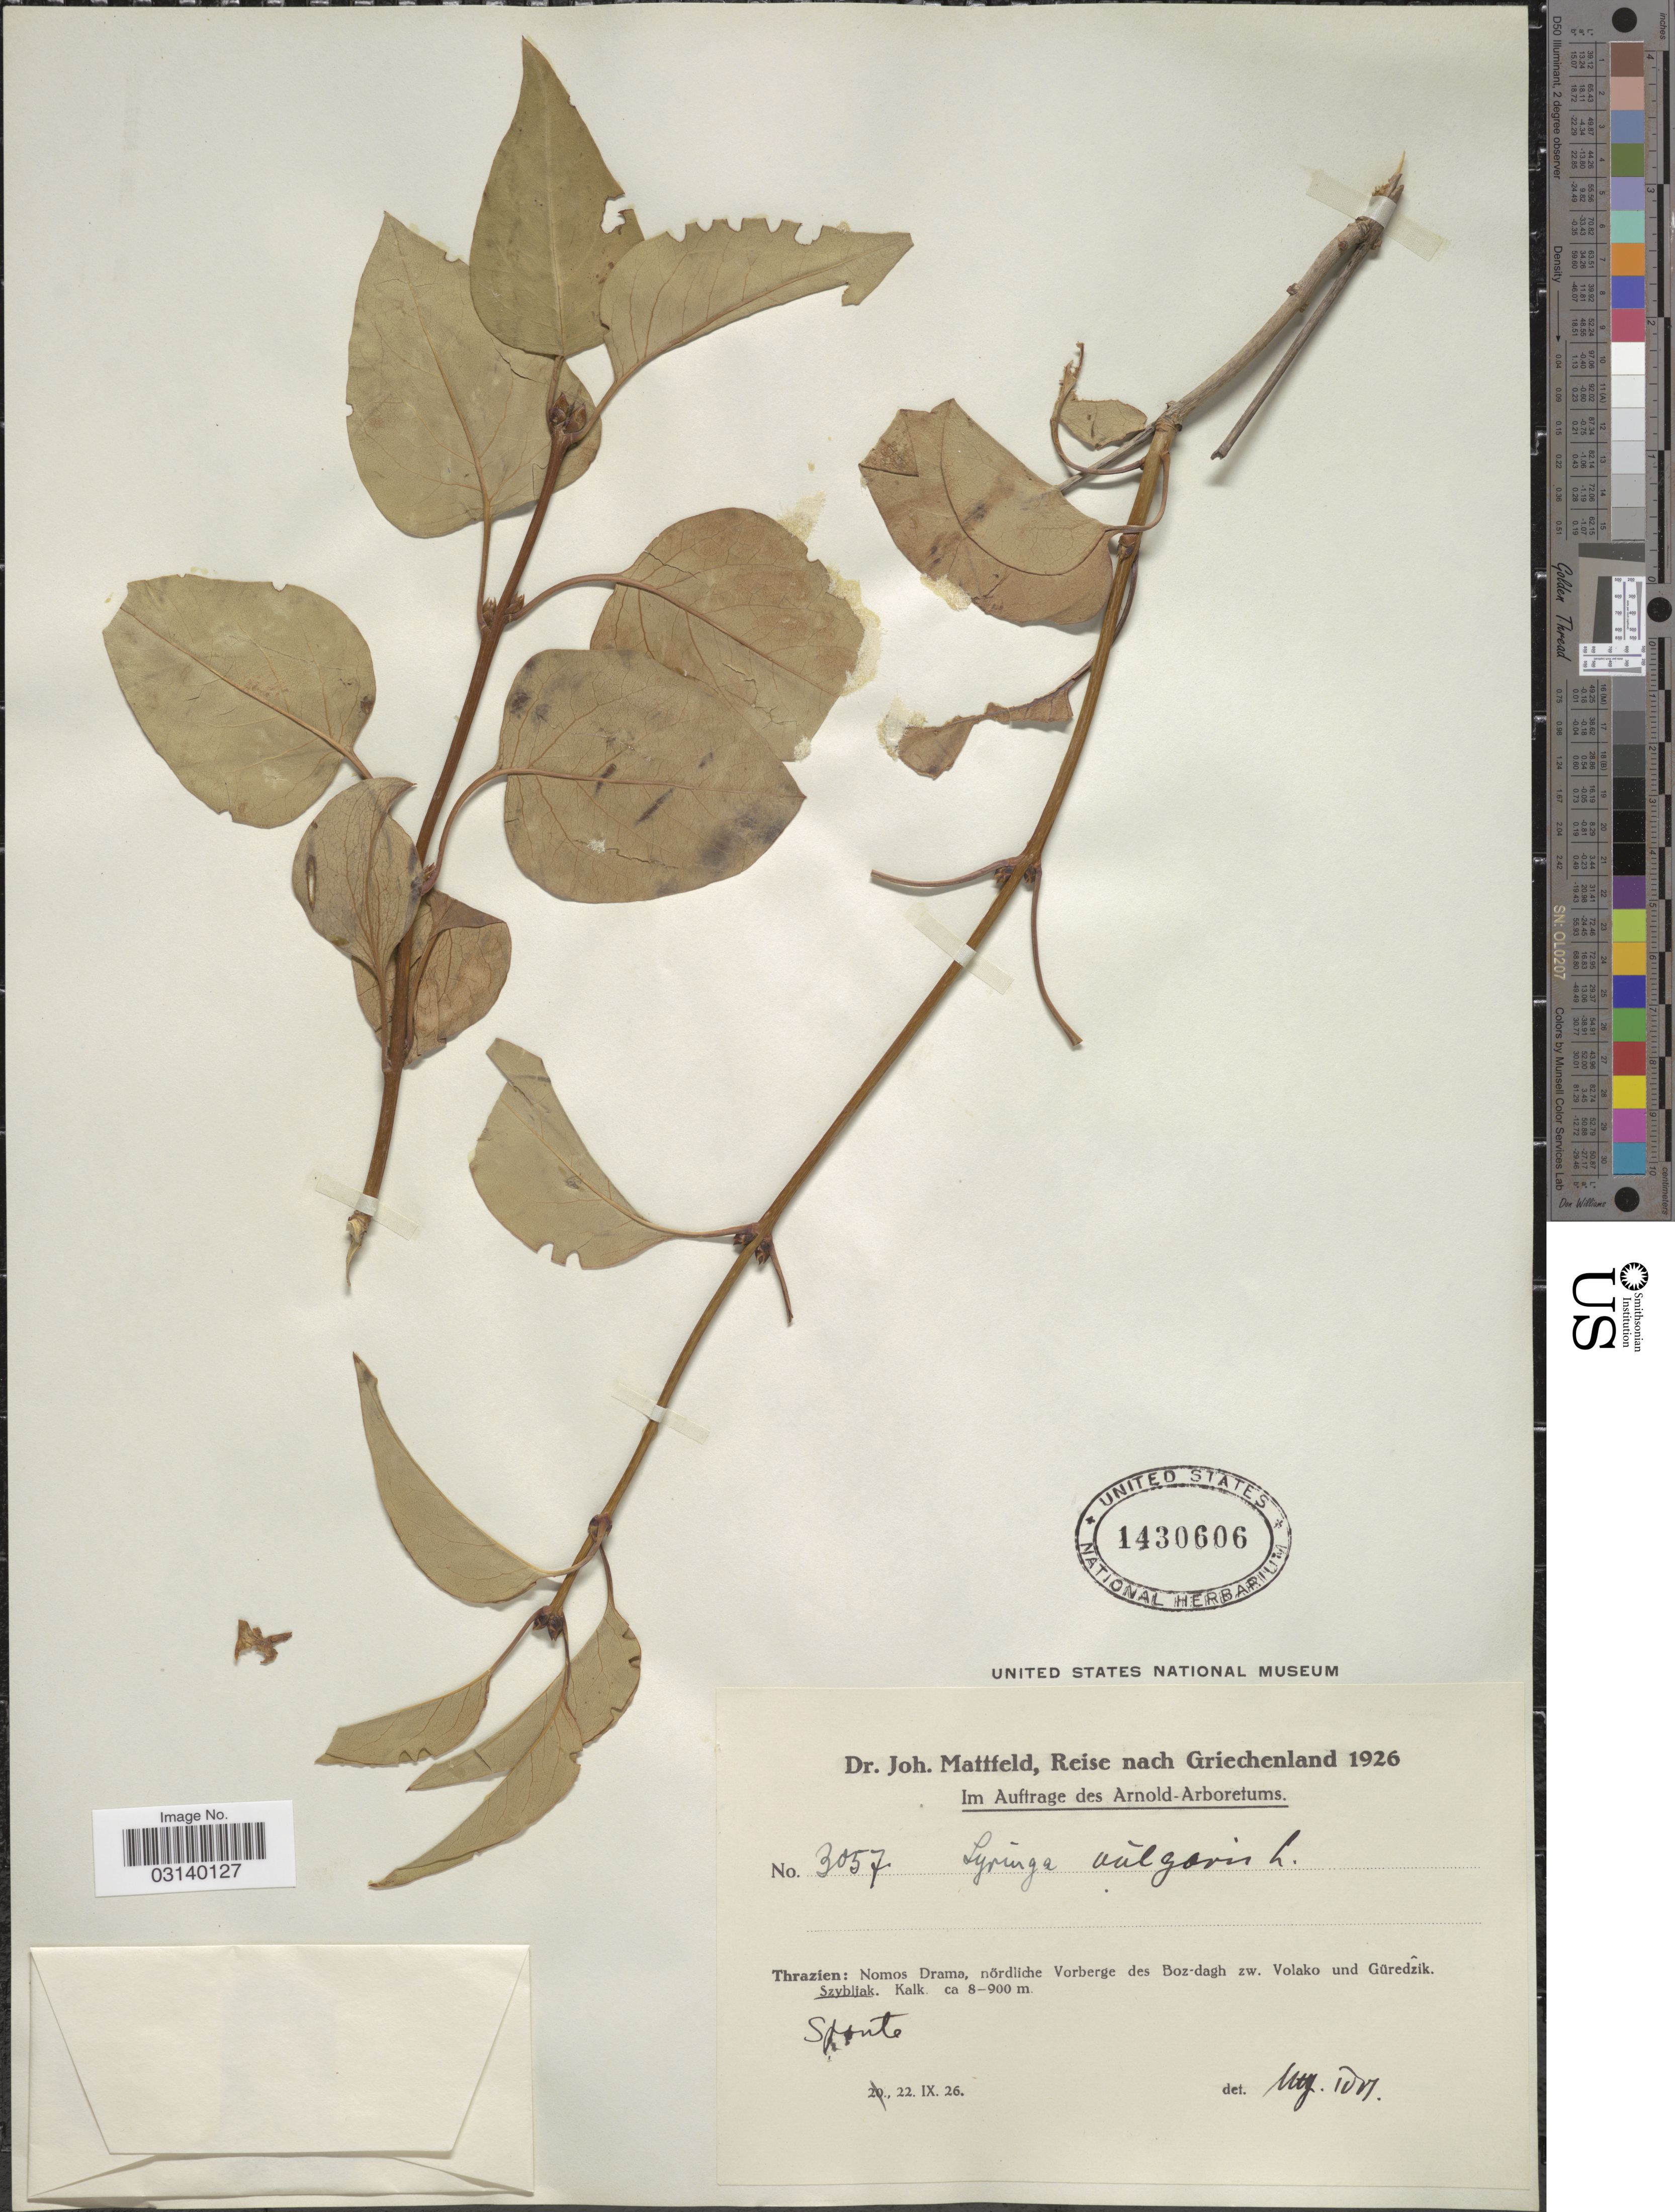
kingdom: Plantae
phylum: Tracheophyta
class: Magnoliopsida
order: Lamiales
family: Oleaceae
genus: Syringa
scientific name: Syringa vulgaris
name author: L.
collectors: J. Mattfeld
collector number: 3057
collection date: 1926-09-22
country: Greece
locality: Thrazien: Nomos Drama, nördliche Vorberge des Boz-dagh zw. Volako und Güredzík Szybliak.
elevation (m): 800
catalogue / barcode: US 1430606